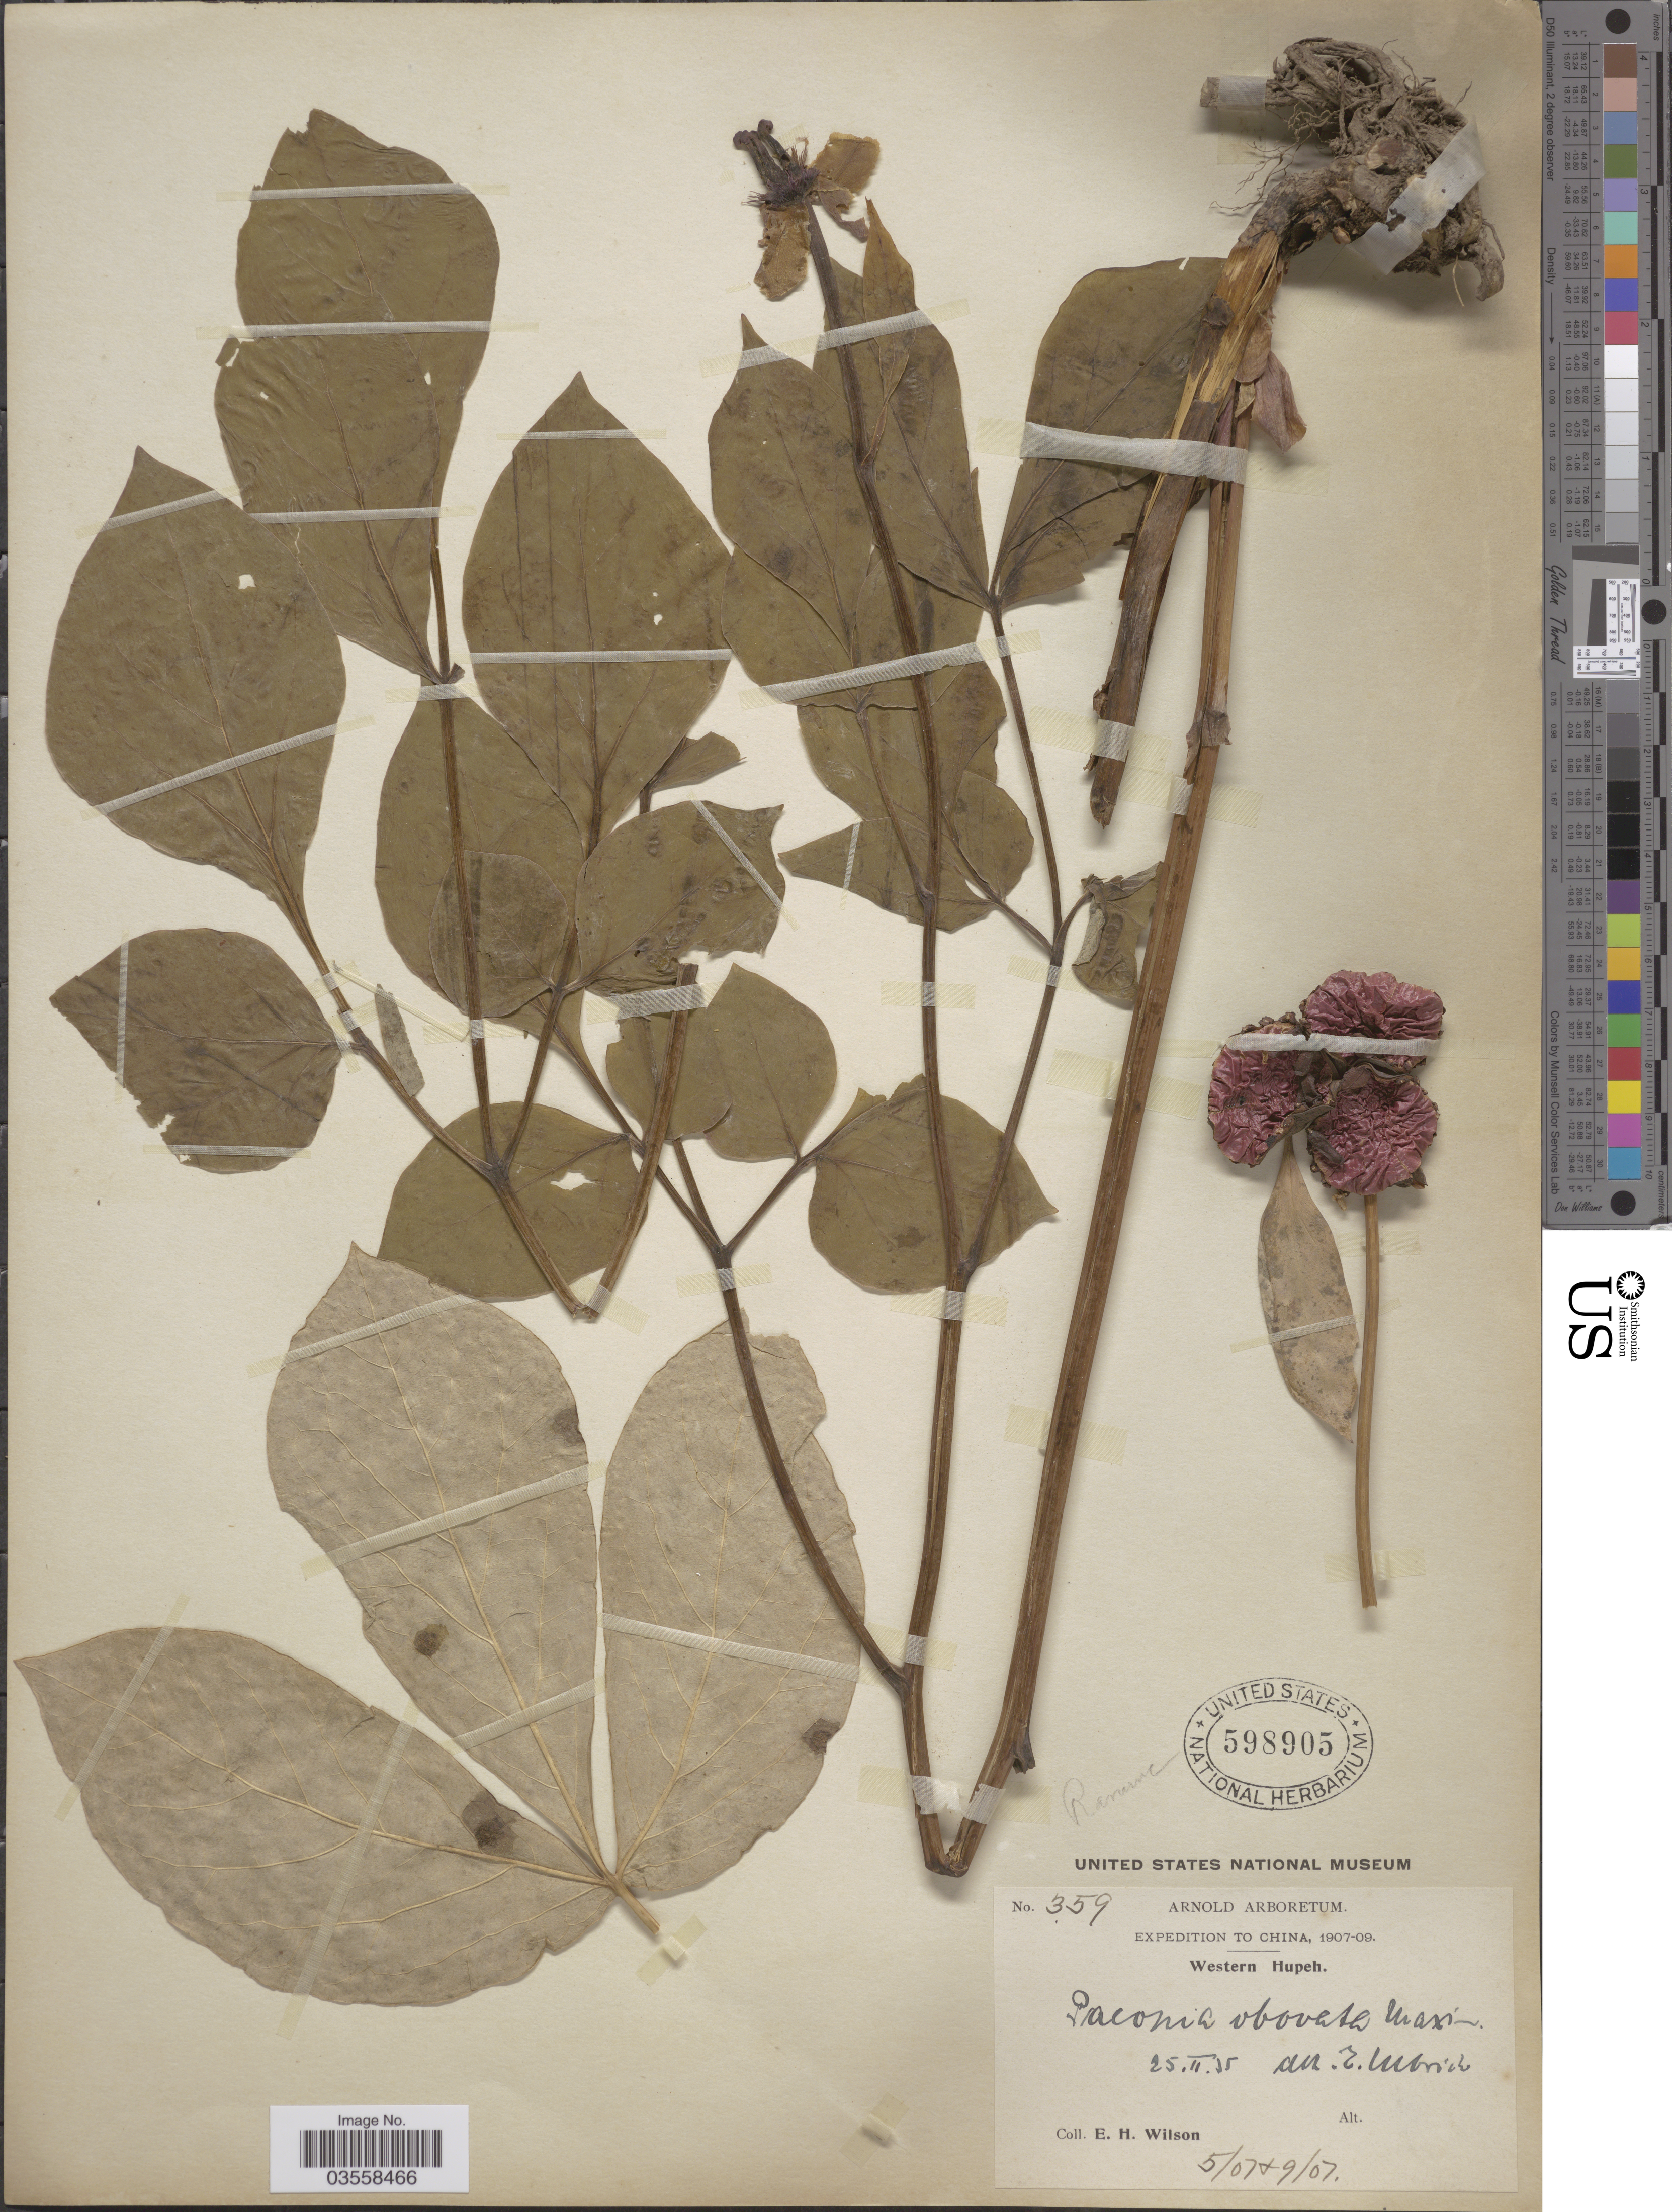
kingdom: Plantae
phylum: Tracheophyta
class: Magnoliopsida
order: Saxifragales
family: Paeoniaceae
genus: Paeonia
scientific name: Paeonia obovata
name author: Maxim.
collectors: E. Wilson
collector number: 359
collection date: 1907-05/1907-09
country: China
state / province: Hubei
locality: Western Hupeh.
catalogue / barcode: US 598905